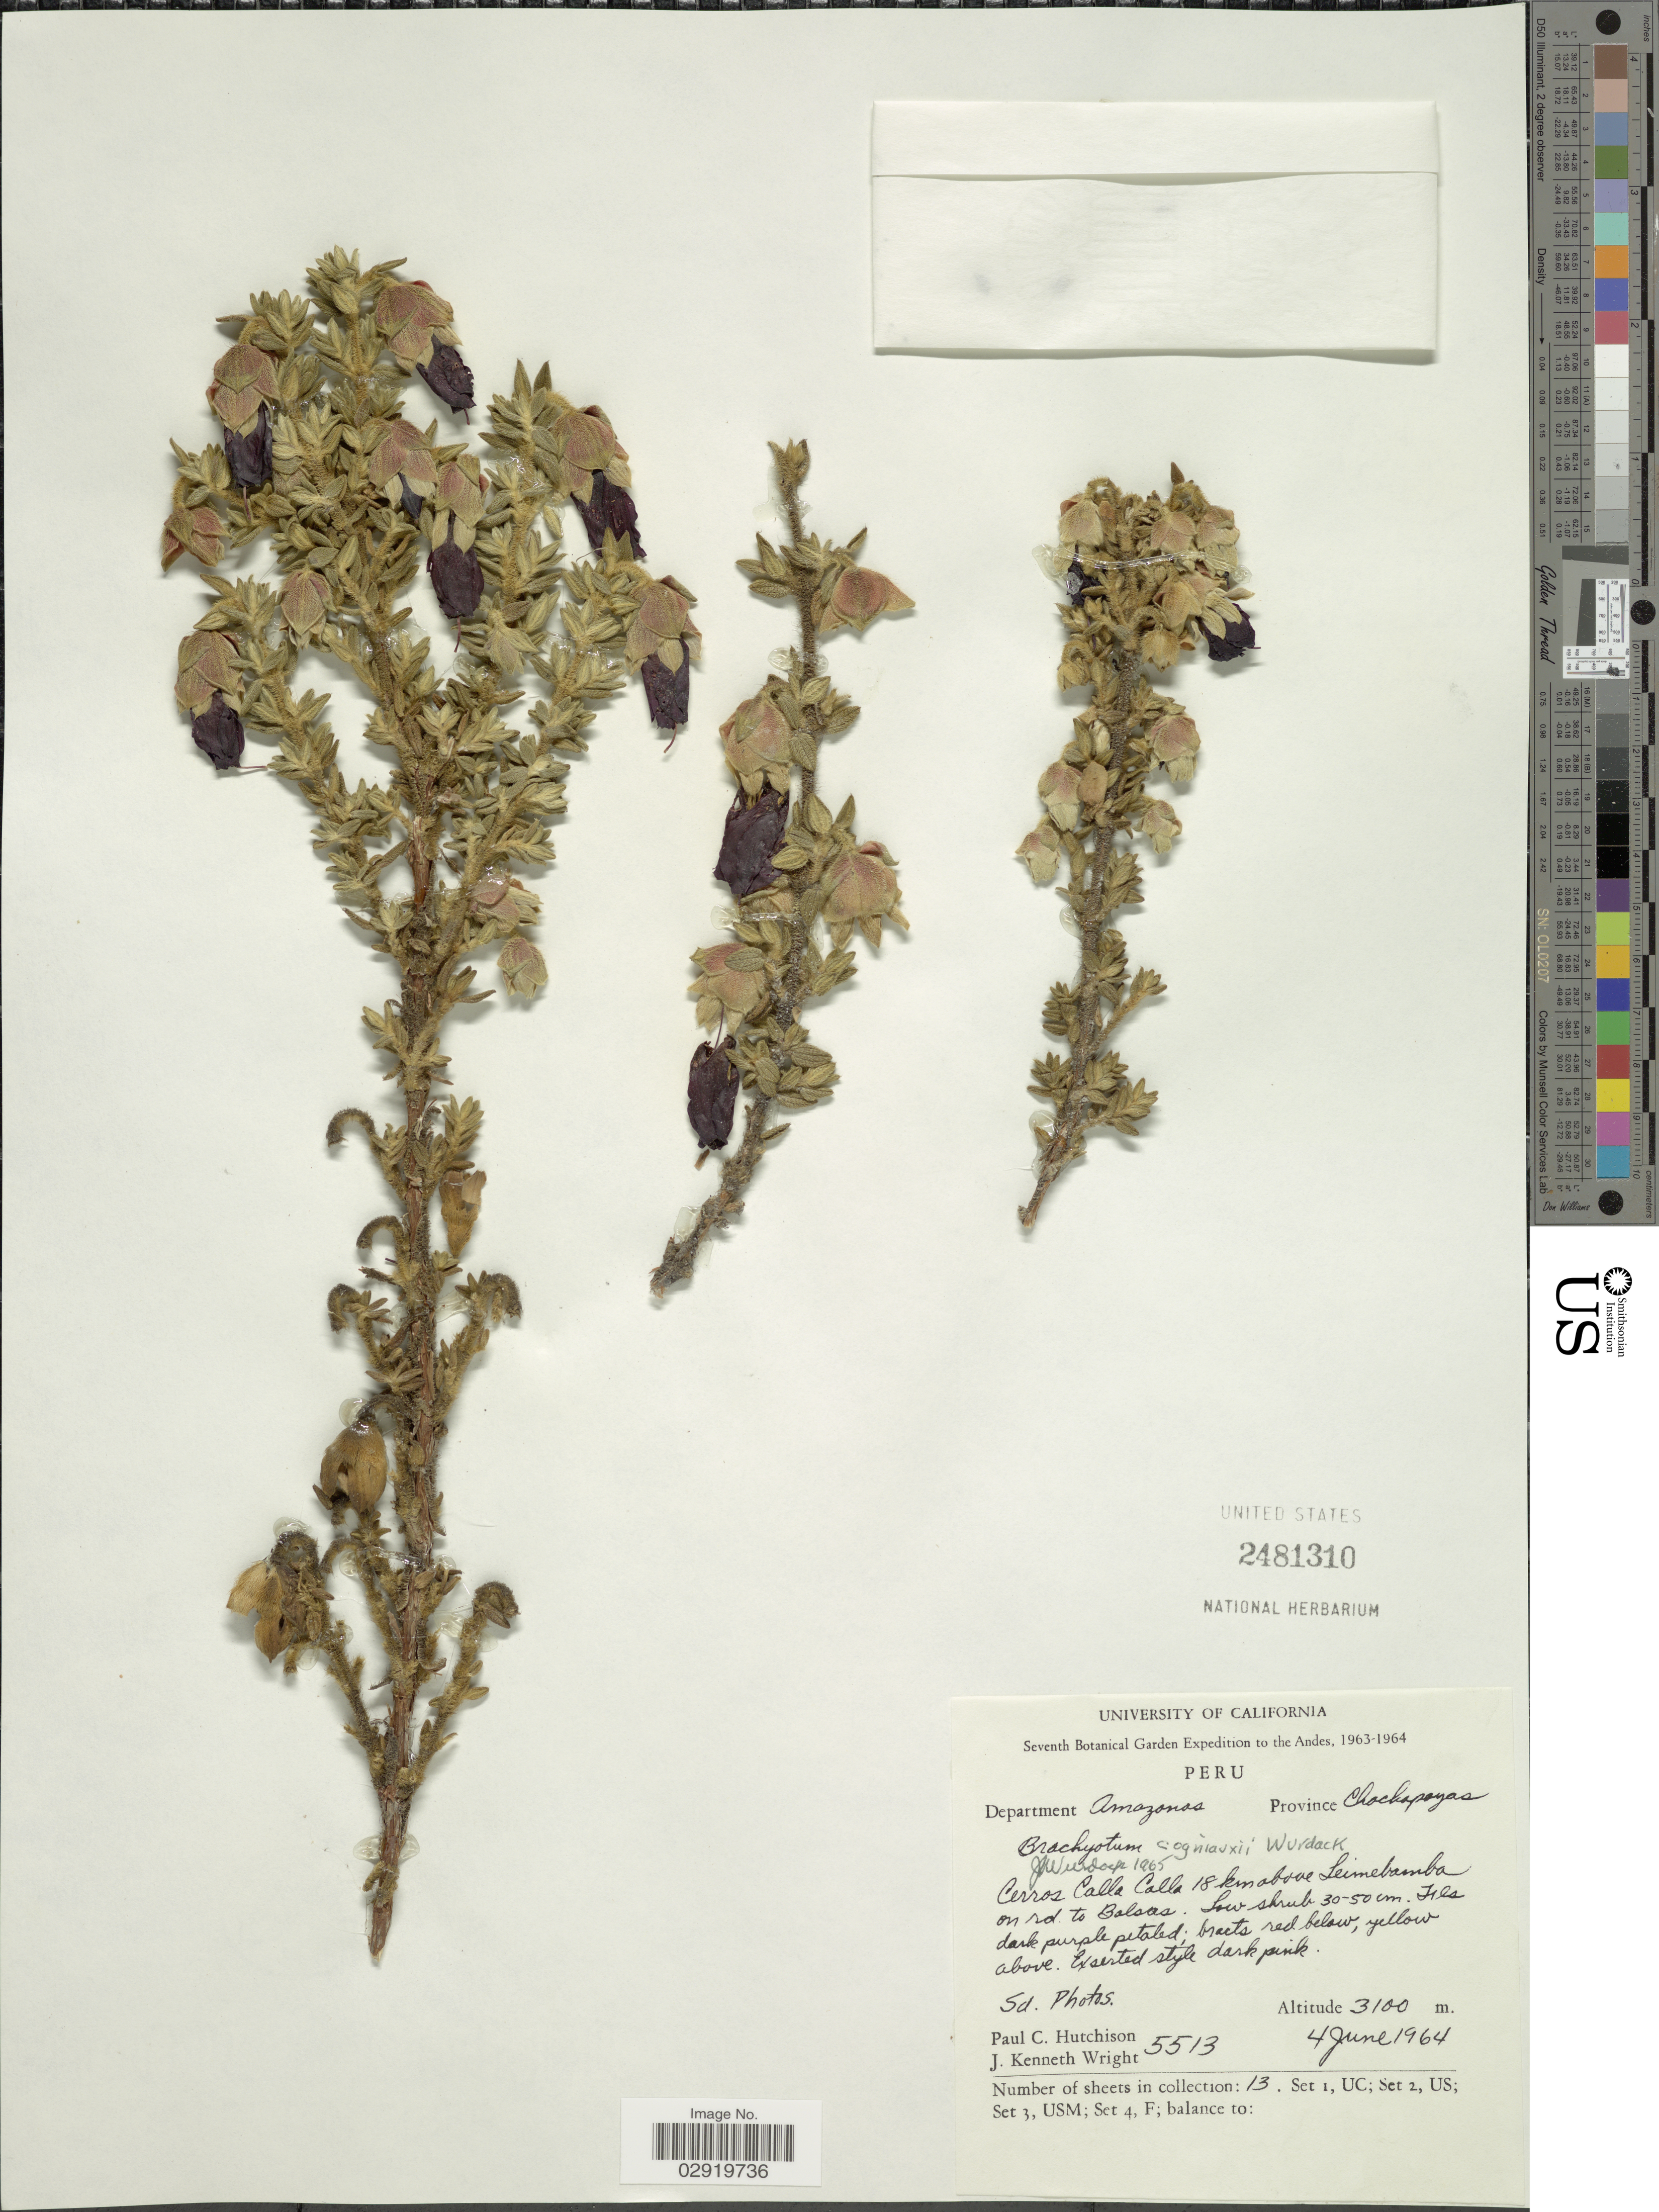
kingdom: Plantae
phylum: Tracheophyta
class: Magnoliopsida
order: Myrtales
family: Melastomataceae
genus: Brachyotum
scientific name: Brachyotum cogniauxii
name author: Wurdack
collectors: P. C. Hutchison & J. K. Wright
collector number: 5513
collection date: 1964-06-04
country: Peru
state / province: Amazonas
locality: Andes. Department Amazonas. Province. Chachapoyas. Cerros Calla Calla 18 km above Leimebamba on rd. to Balsas.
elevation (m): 3100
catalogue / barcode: US 2481310